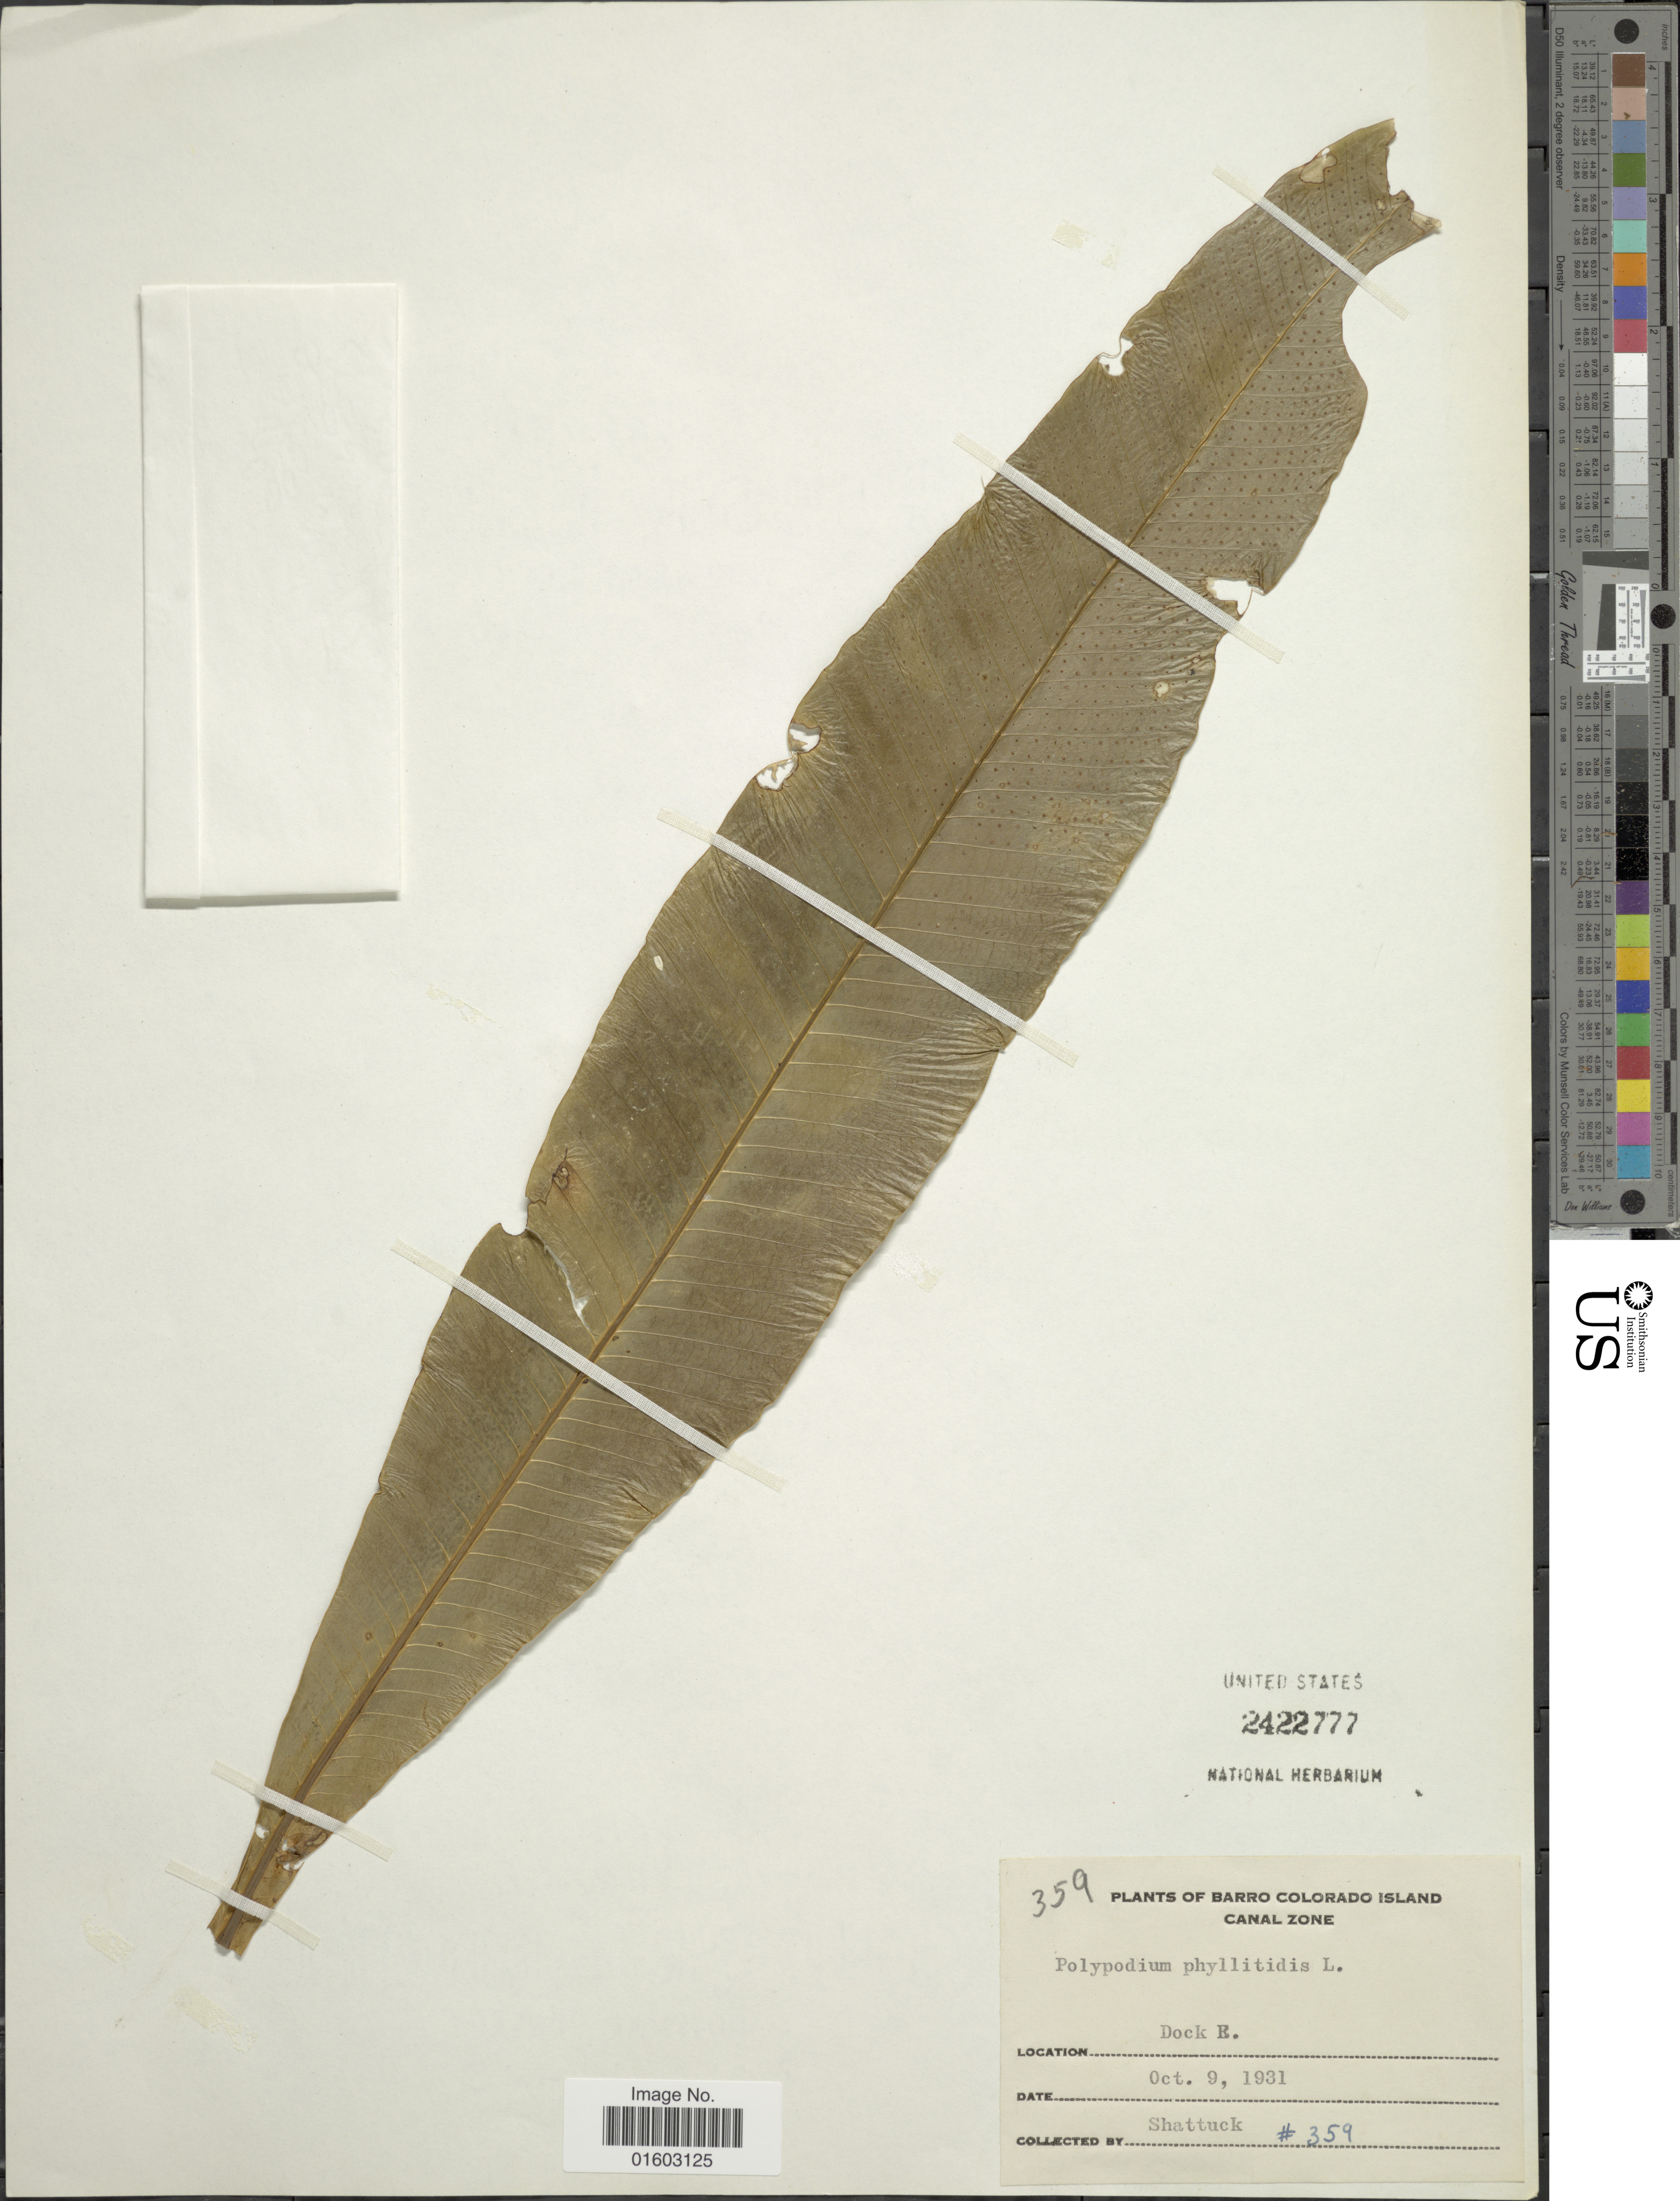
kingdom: Plantae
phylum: Tracheophyta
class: Polypodiopsida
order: Polypodiales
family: Polypodiaceae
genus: Campyloneurum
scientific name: Campyloneurum phyllitidis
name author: (L.) C. Presl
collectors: Shattuck, --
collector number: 359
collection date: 1931-10-09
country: Panama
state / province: Colón / Panamá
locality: Canal Zone, Dock R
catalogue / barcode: US 2422777